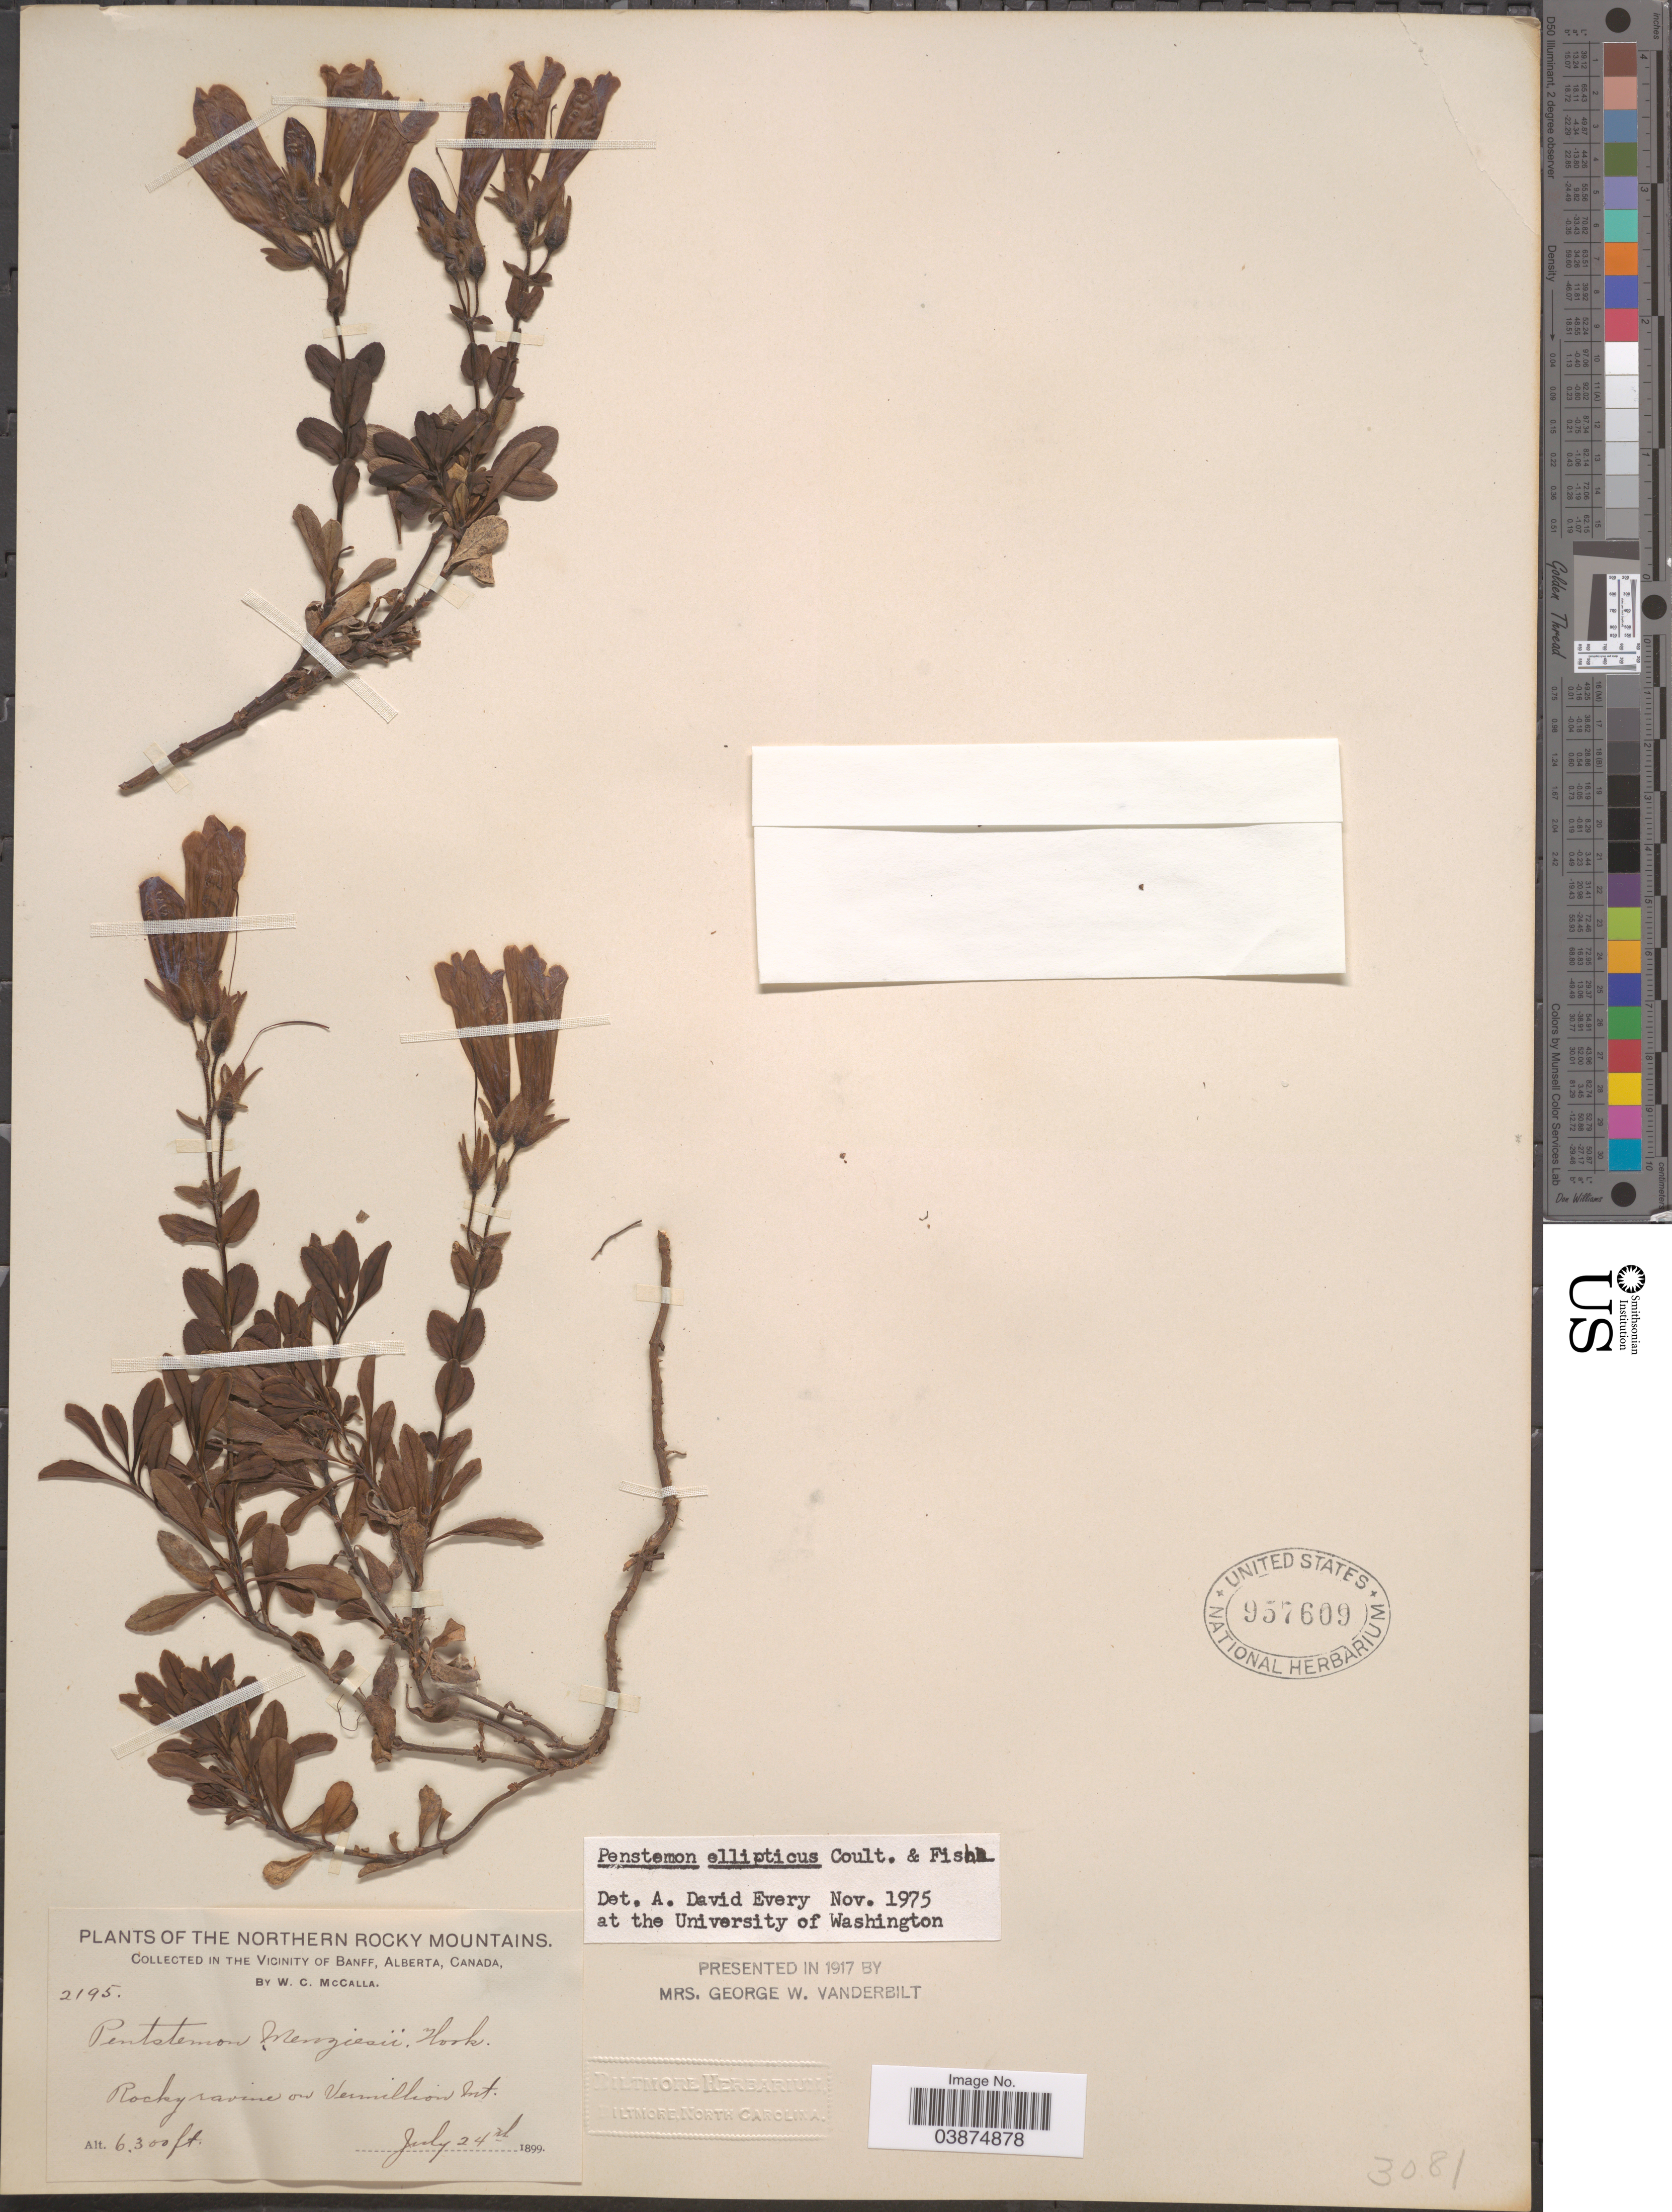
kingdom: Plantae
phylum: Tracheophyta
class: Magnoliopsida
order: Lamiales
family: Plantaginaceae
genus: Penstemon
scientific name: Penstemon ellipticus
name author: Greene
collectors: W. McCalla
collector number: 2195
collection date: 1899-07-24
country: Canada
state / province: Alberta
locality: The Northern Rocky Mountains. In the Vicinity of Banff. On Vermillion Mt.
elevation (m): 1920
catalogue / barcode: US 957609